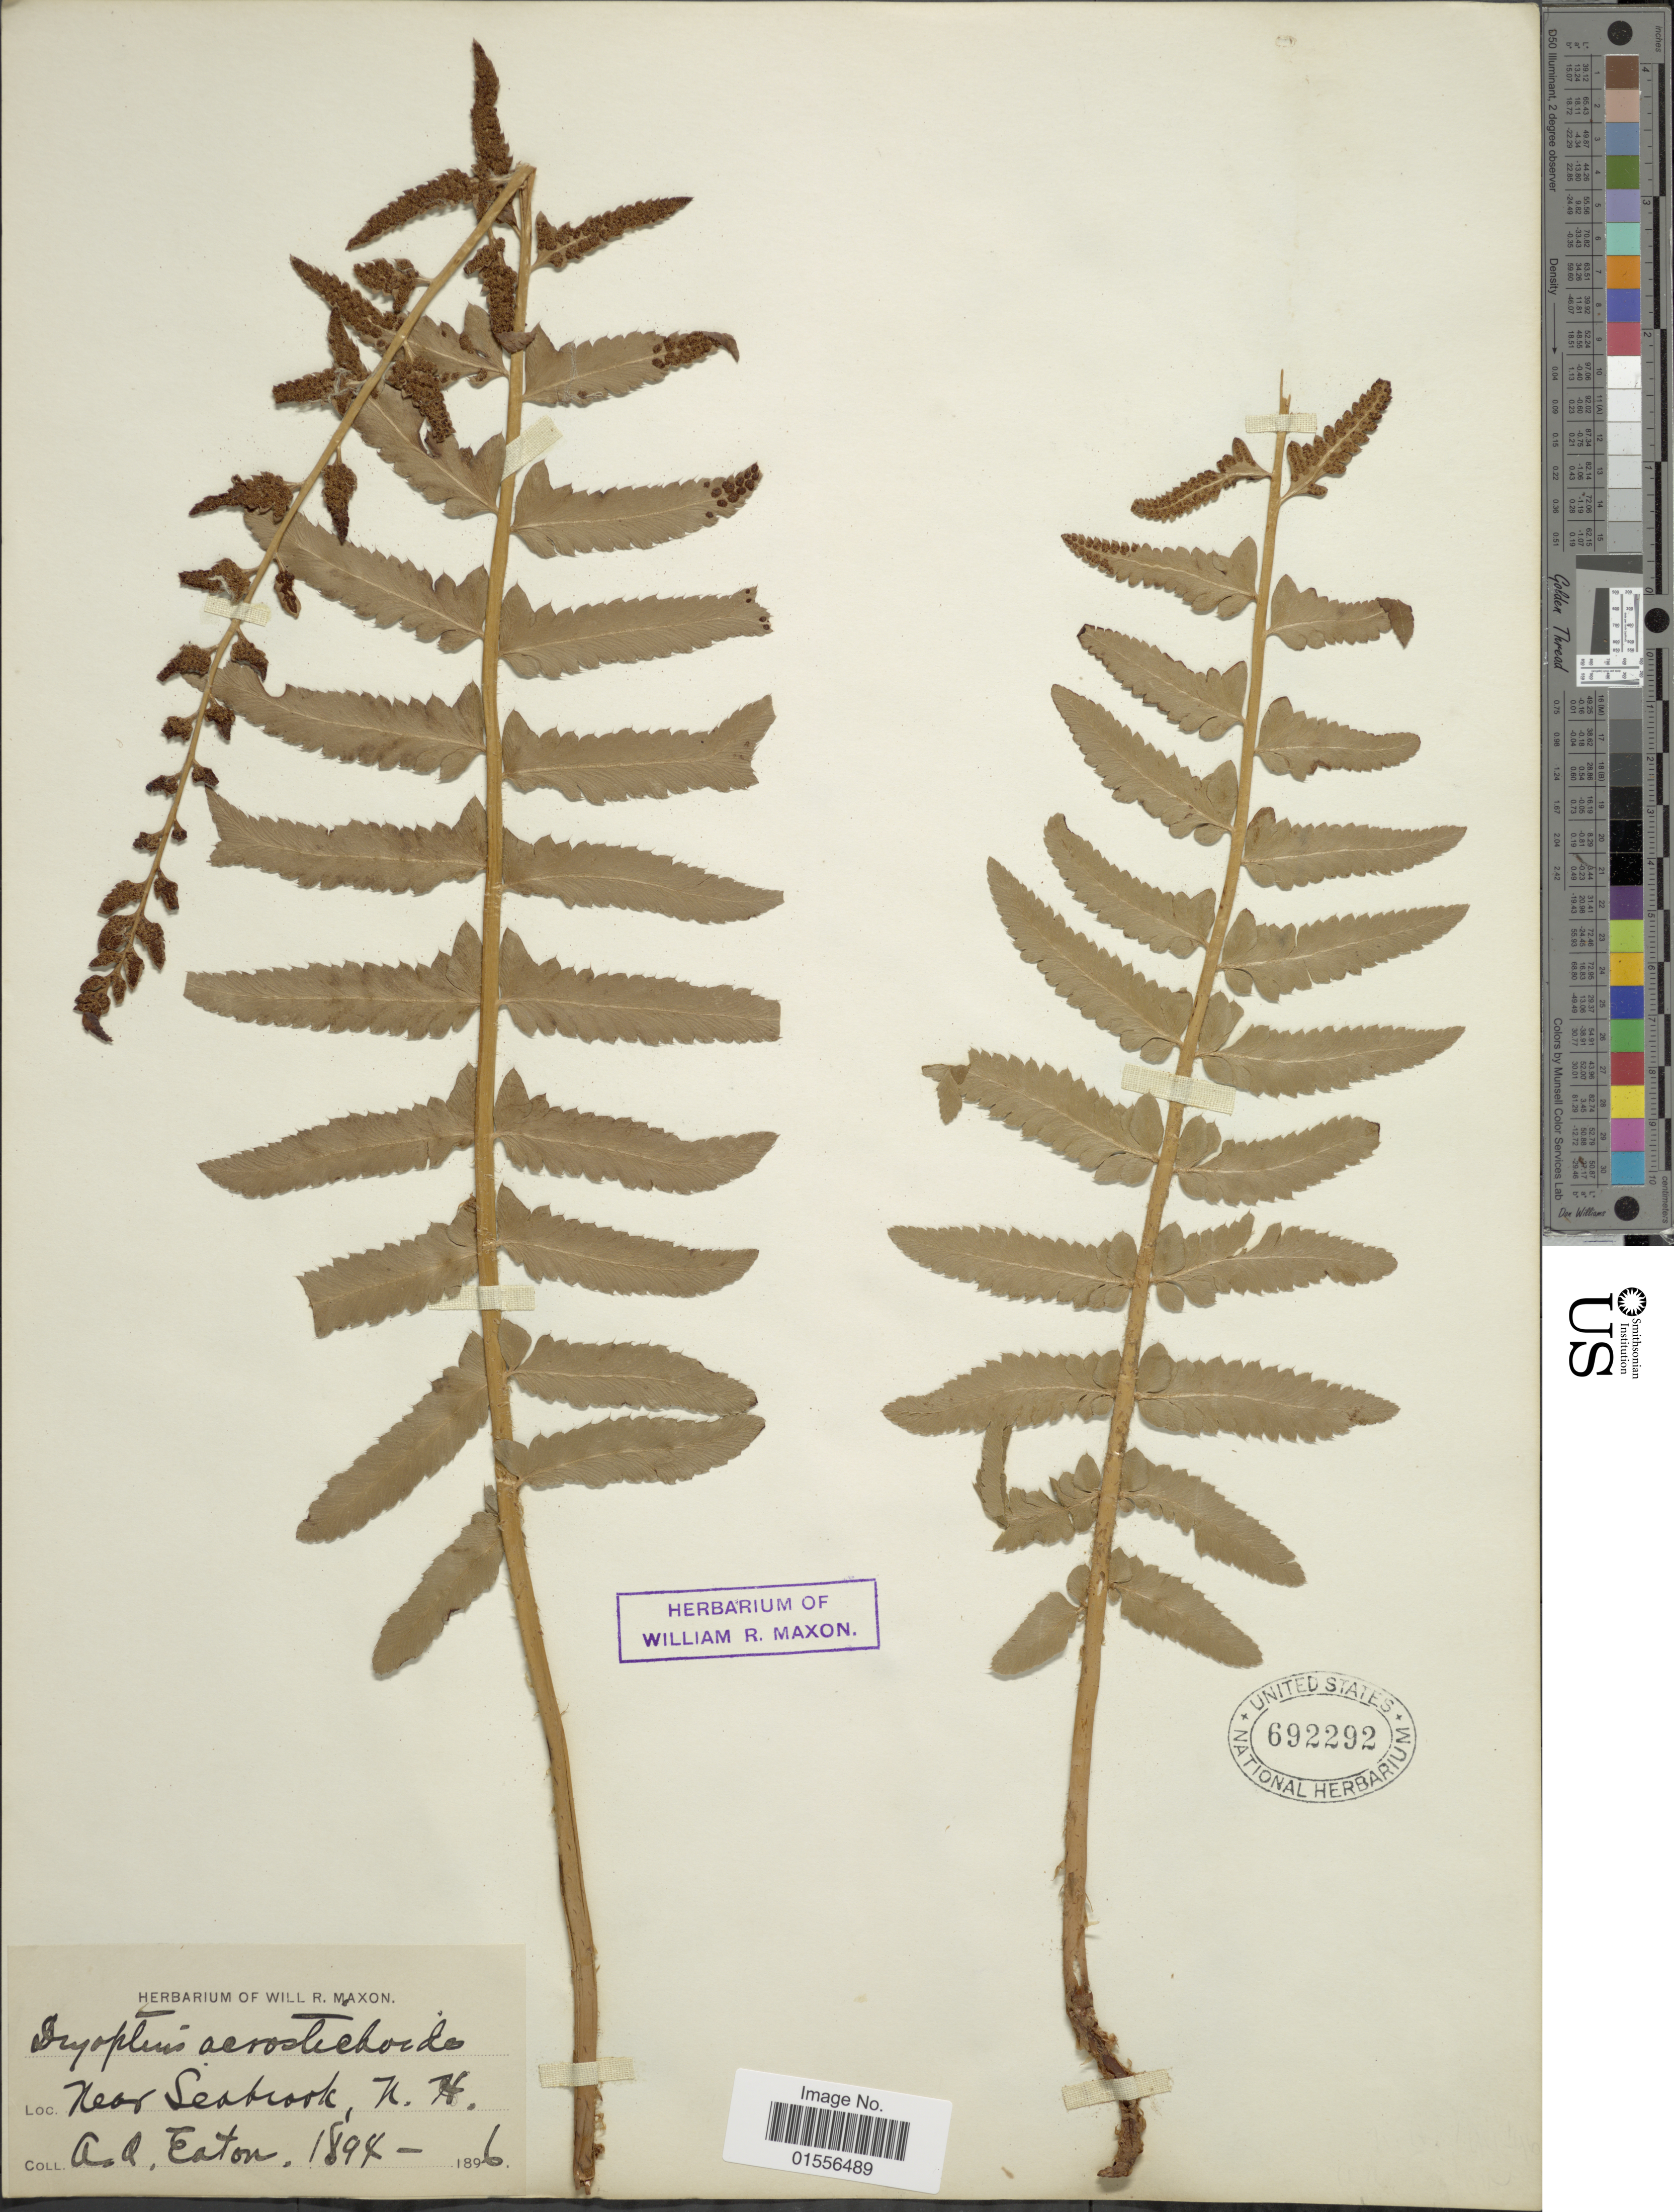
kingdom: Plantae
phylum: Tracheophyta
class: Polypodiopsida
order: Polypodiales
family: Dryopteridaceae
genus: Polystichum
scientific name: Polystichum acrostichoides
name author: (Michx.) Schott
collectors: A. A. Eaton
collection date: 1894/1896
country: United States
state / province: New Hampshire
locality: Near Seabrook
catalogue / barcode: US 692292